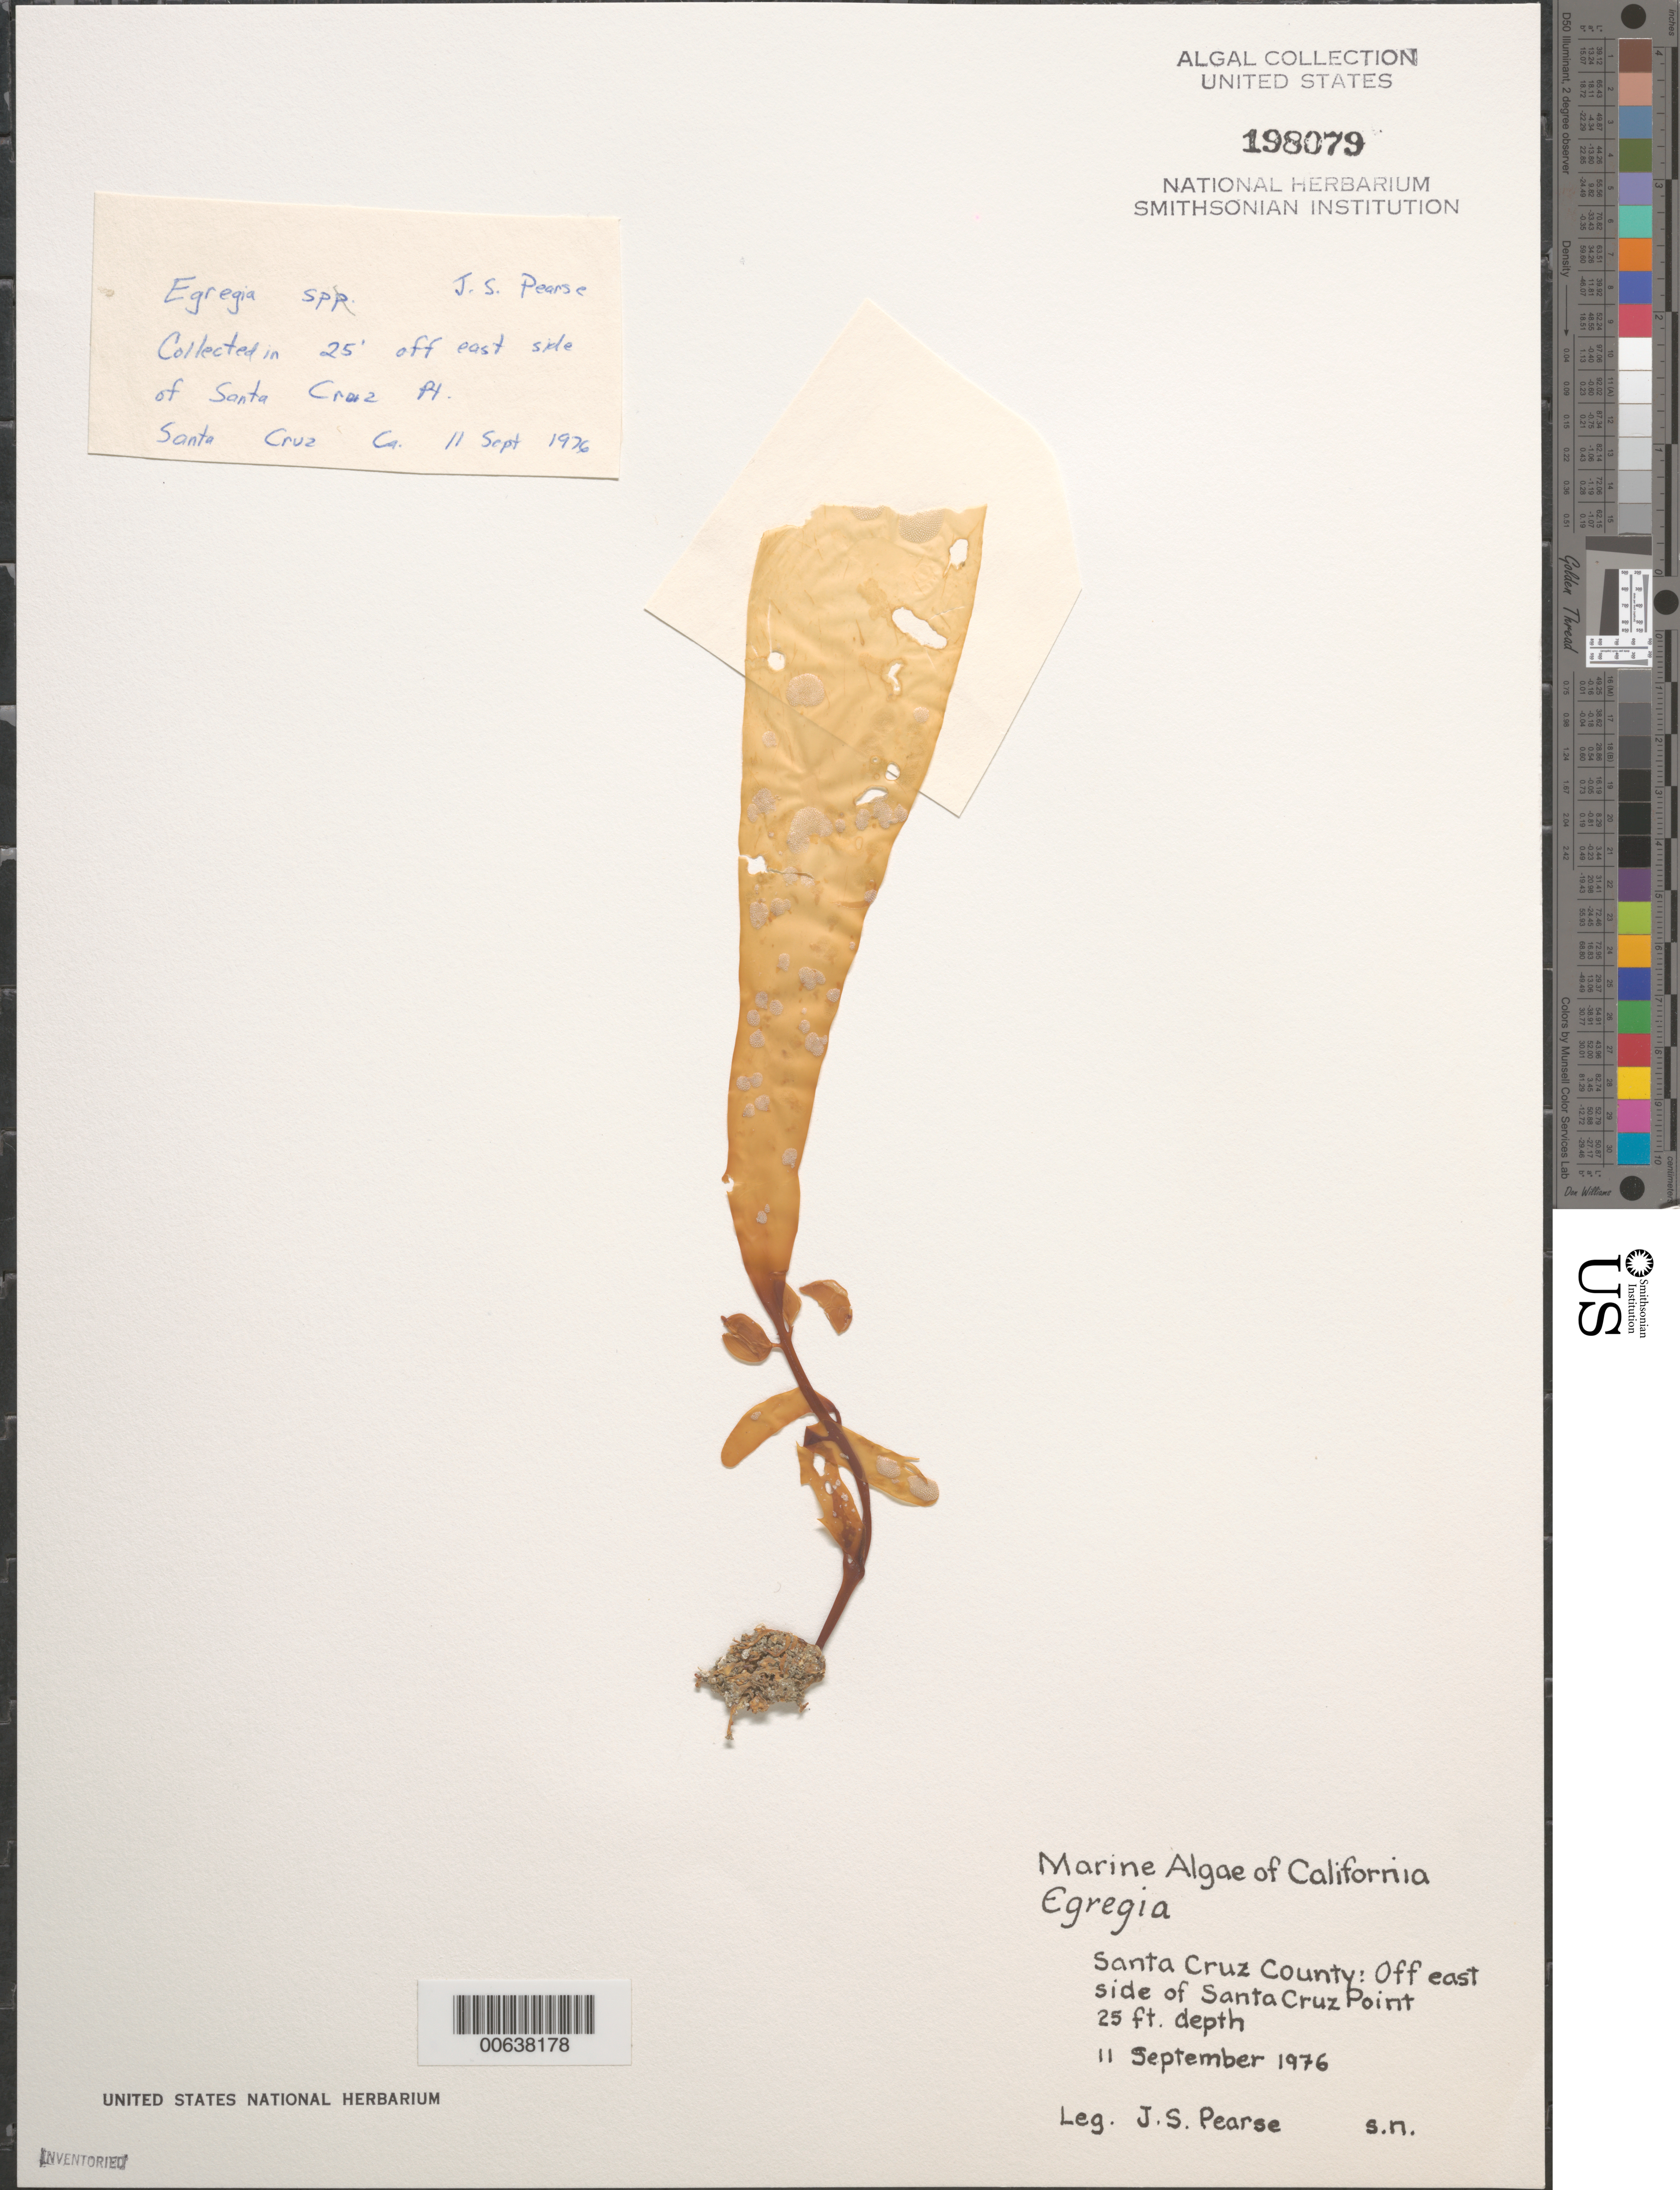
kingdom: Chromista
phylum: Ochrophyta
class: Phaeophyceae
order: Laminariales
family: Lessoniaceae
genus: Egregia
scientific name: Egregia sp.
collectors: J. Pearse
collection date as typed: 11 Sep 1976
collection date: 1976-09-11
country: United States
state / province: California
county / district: Santa Cruz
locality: Off Santa Cruz Point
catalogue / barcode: US 198079